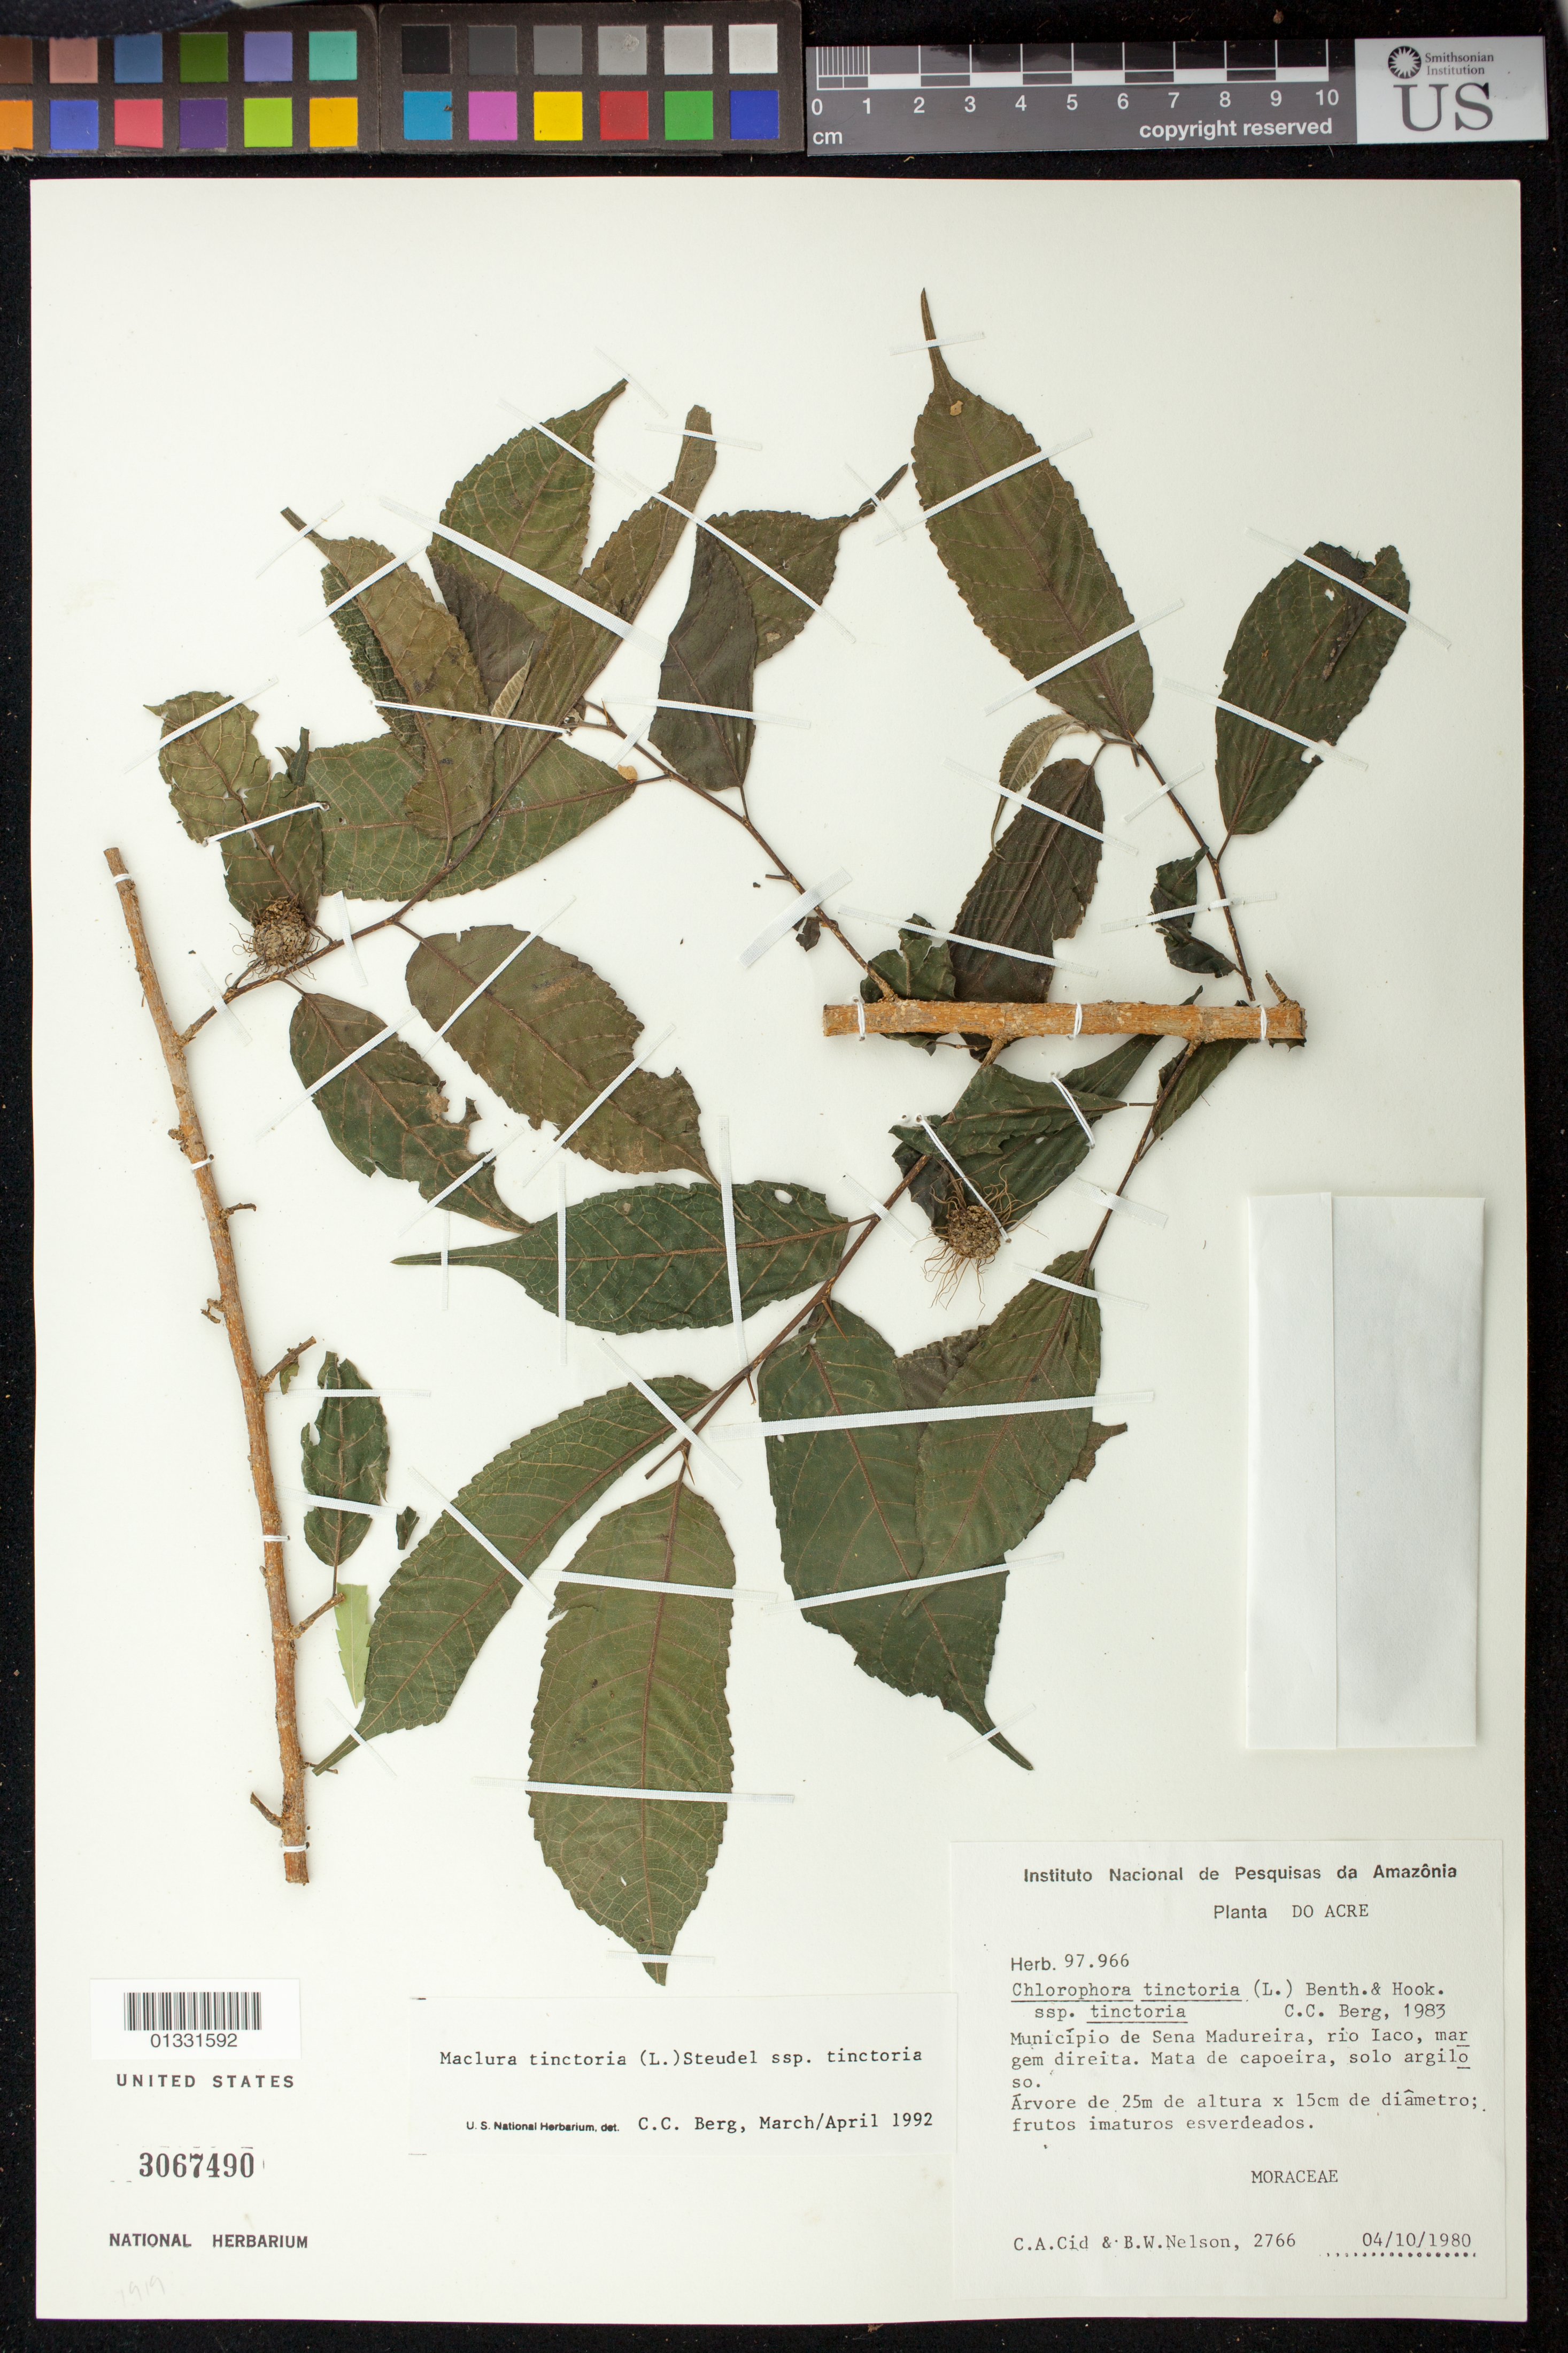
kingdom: Plantae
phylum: Tracheophyta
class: Magnoliopsida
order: Rosales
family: Moraceae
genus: Maclura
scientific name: Maclura tinctoria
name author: (L.) D. Don ex Steud.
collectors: C. A. Cid Ferreira & B. W. Nelson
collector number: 2766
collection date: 1980-10-04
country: Brazil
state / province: Acre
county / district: Sena Madureira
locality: Rio Iaco, margem direita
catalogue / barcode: US 3067490